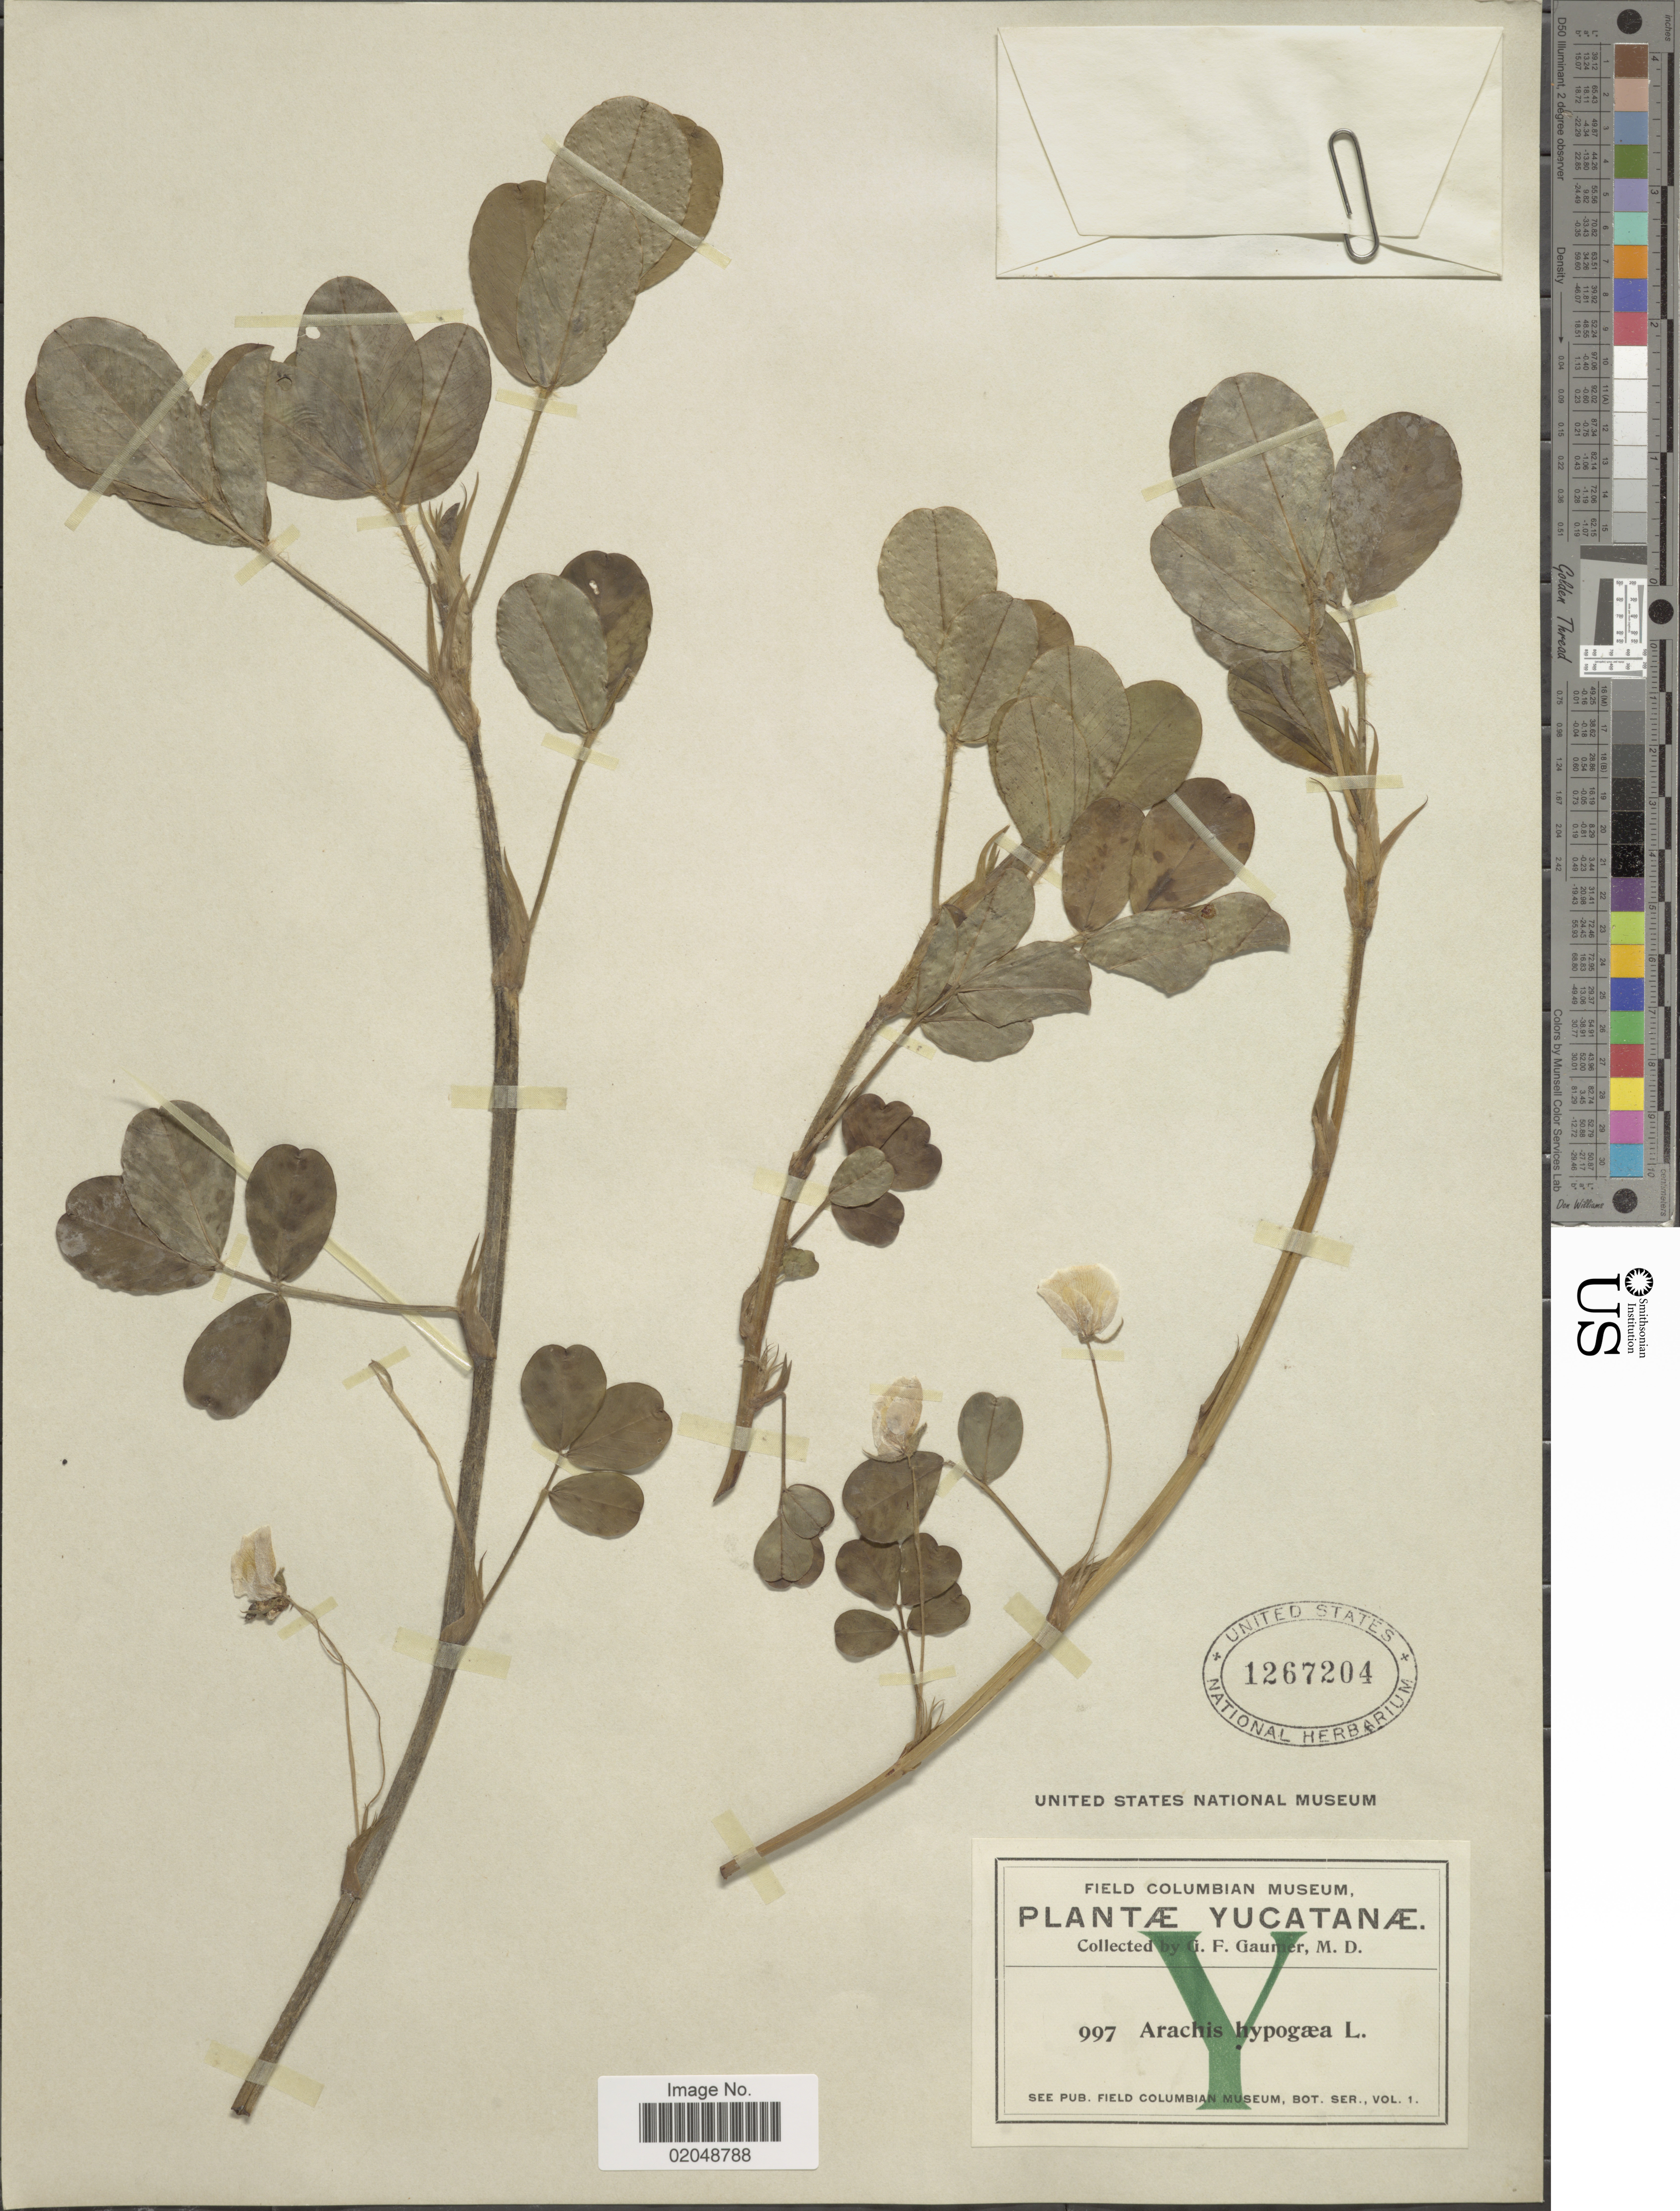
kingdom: Plantae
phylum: Tracheophyta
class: Magnoliopsida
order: Fabales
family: Fabaceae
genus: Arachis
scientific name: Arachis hypogaea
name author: L.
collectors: G. F. Gaumer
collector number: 997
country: Mexico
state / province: Yucatán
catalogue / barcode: US 1267204